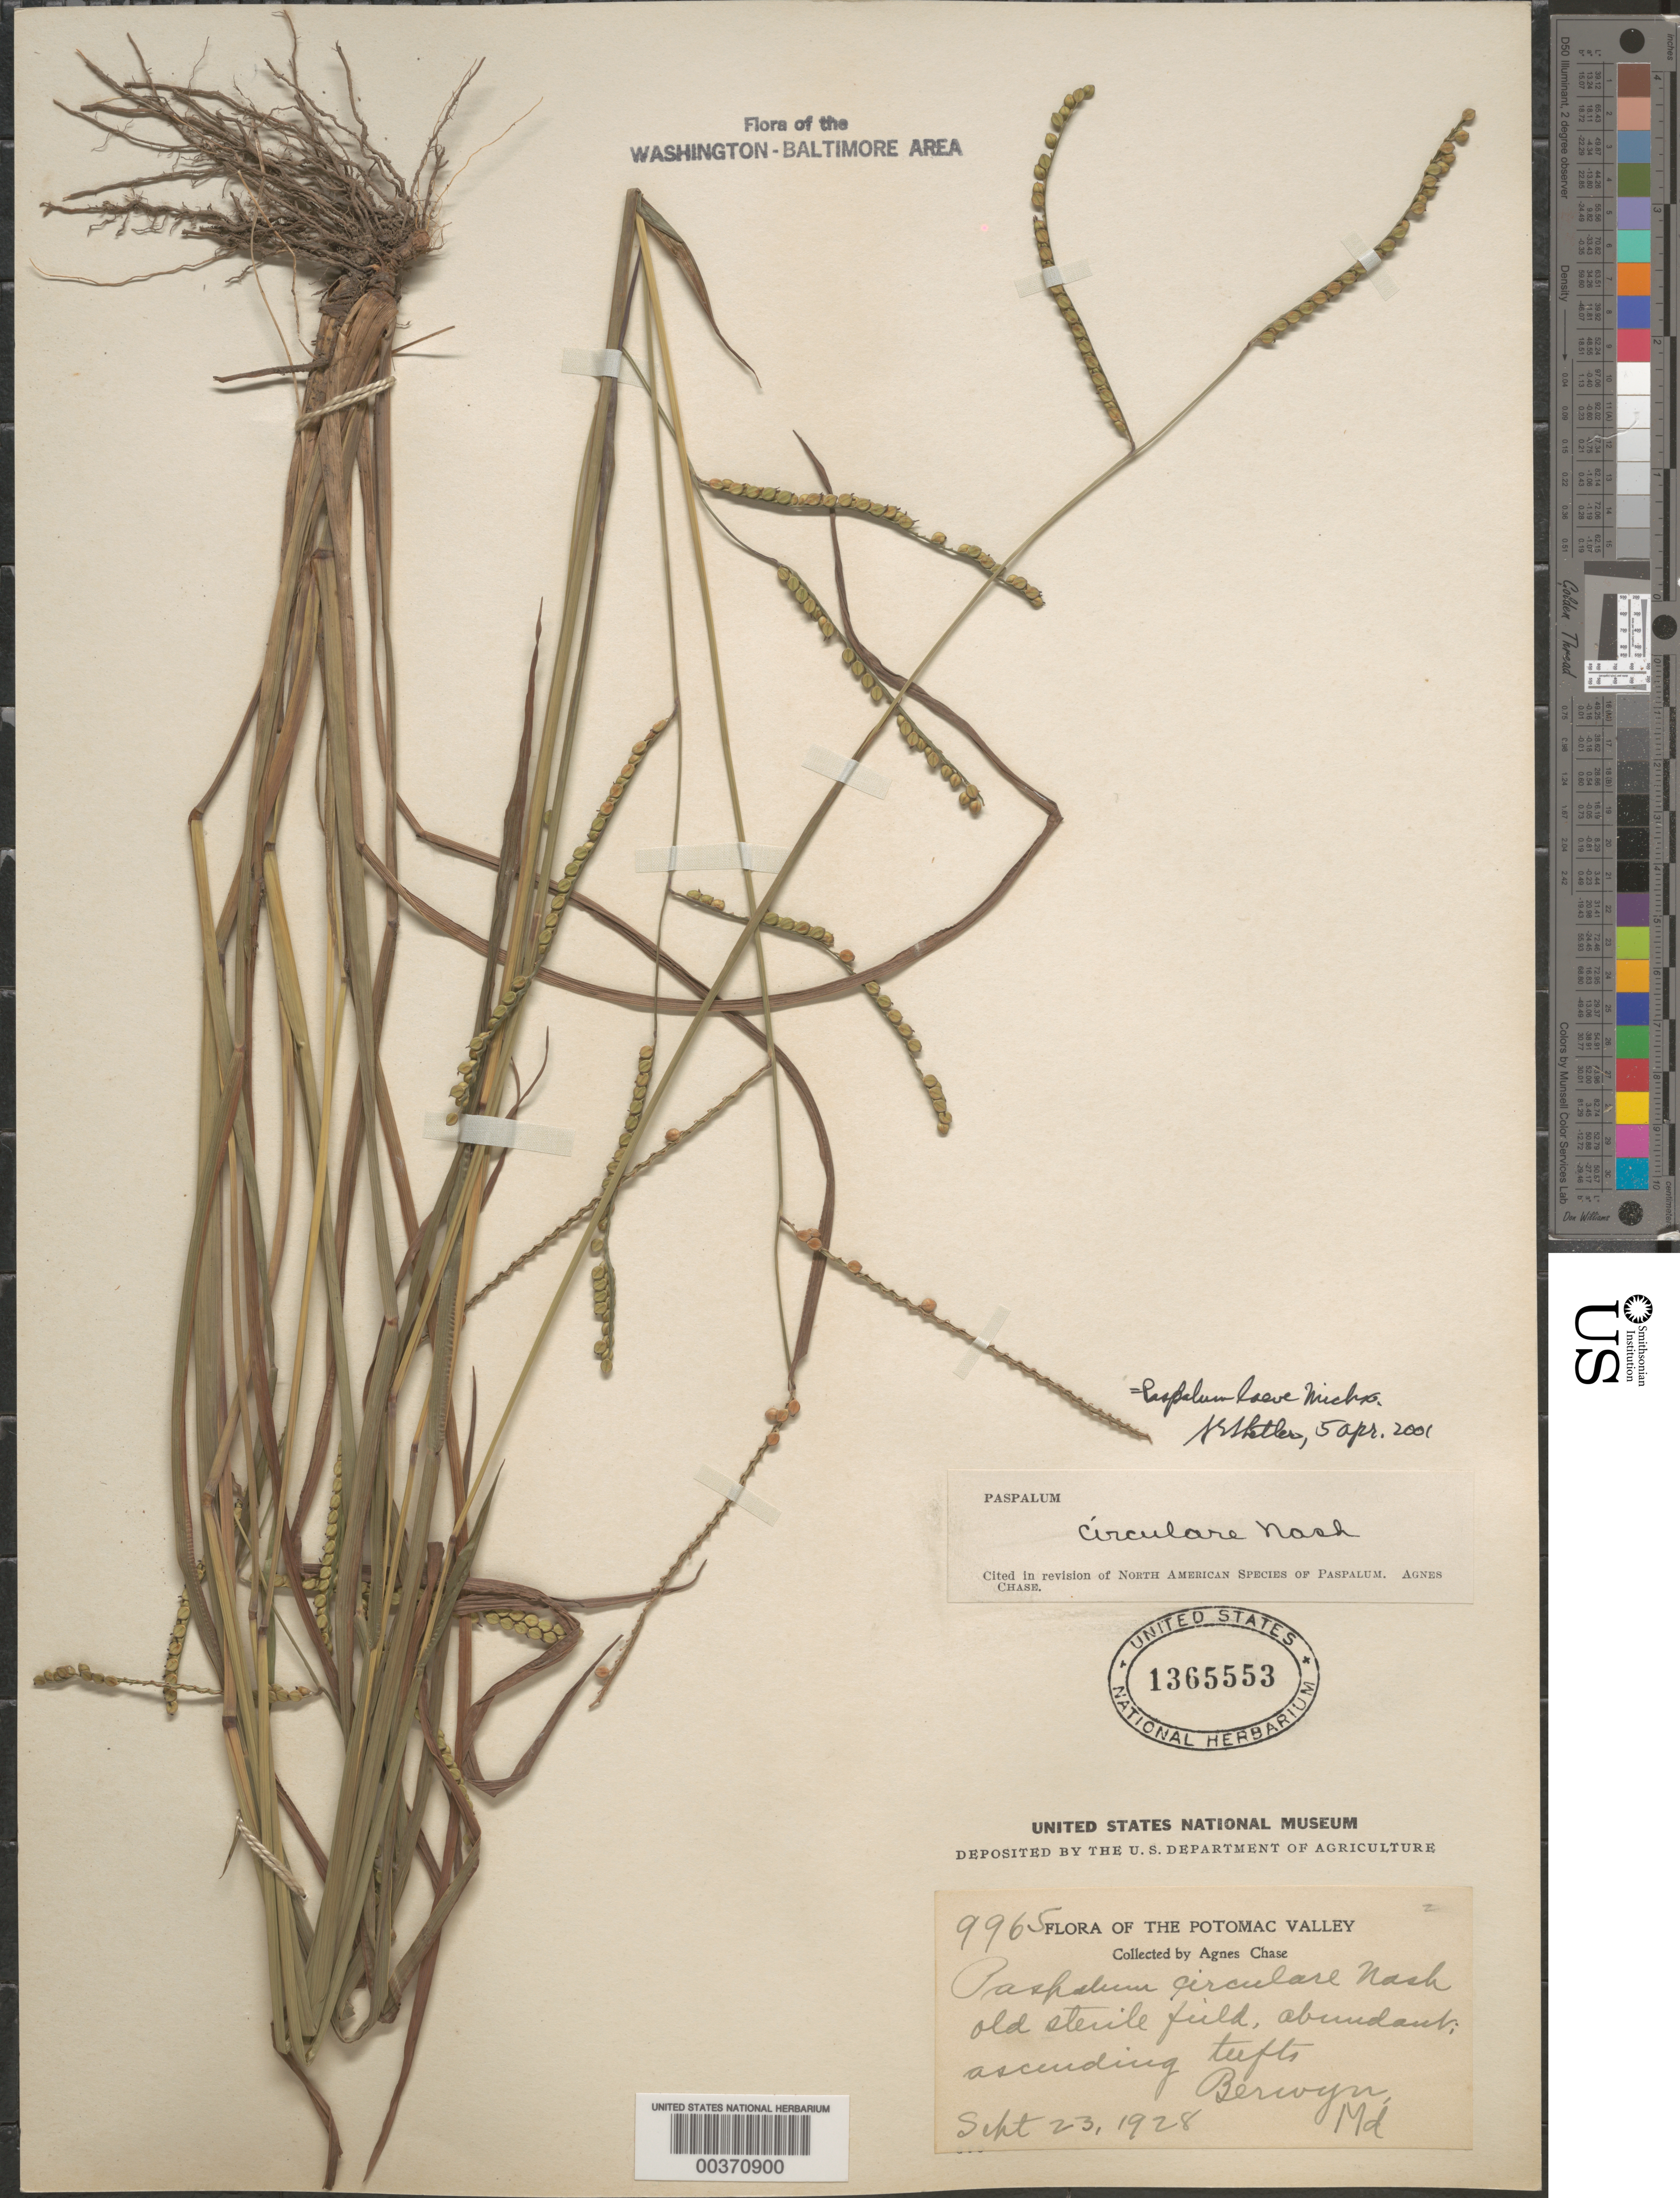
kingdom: Plantae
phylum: Tracheophyta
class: Liliopsida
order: Poales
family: Poaceae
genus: Paspalum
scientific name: Paspalum laeve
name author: Michx.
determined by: Chase, [M.] Agnes, (US)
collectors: A. Chase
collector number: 9965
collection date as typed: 23 Sep 1928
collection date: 1928-09-23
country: United States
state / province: Maryland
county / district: Prince George's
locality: Berwyn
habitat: Old terile field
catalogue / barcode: US 1365553